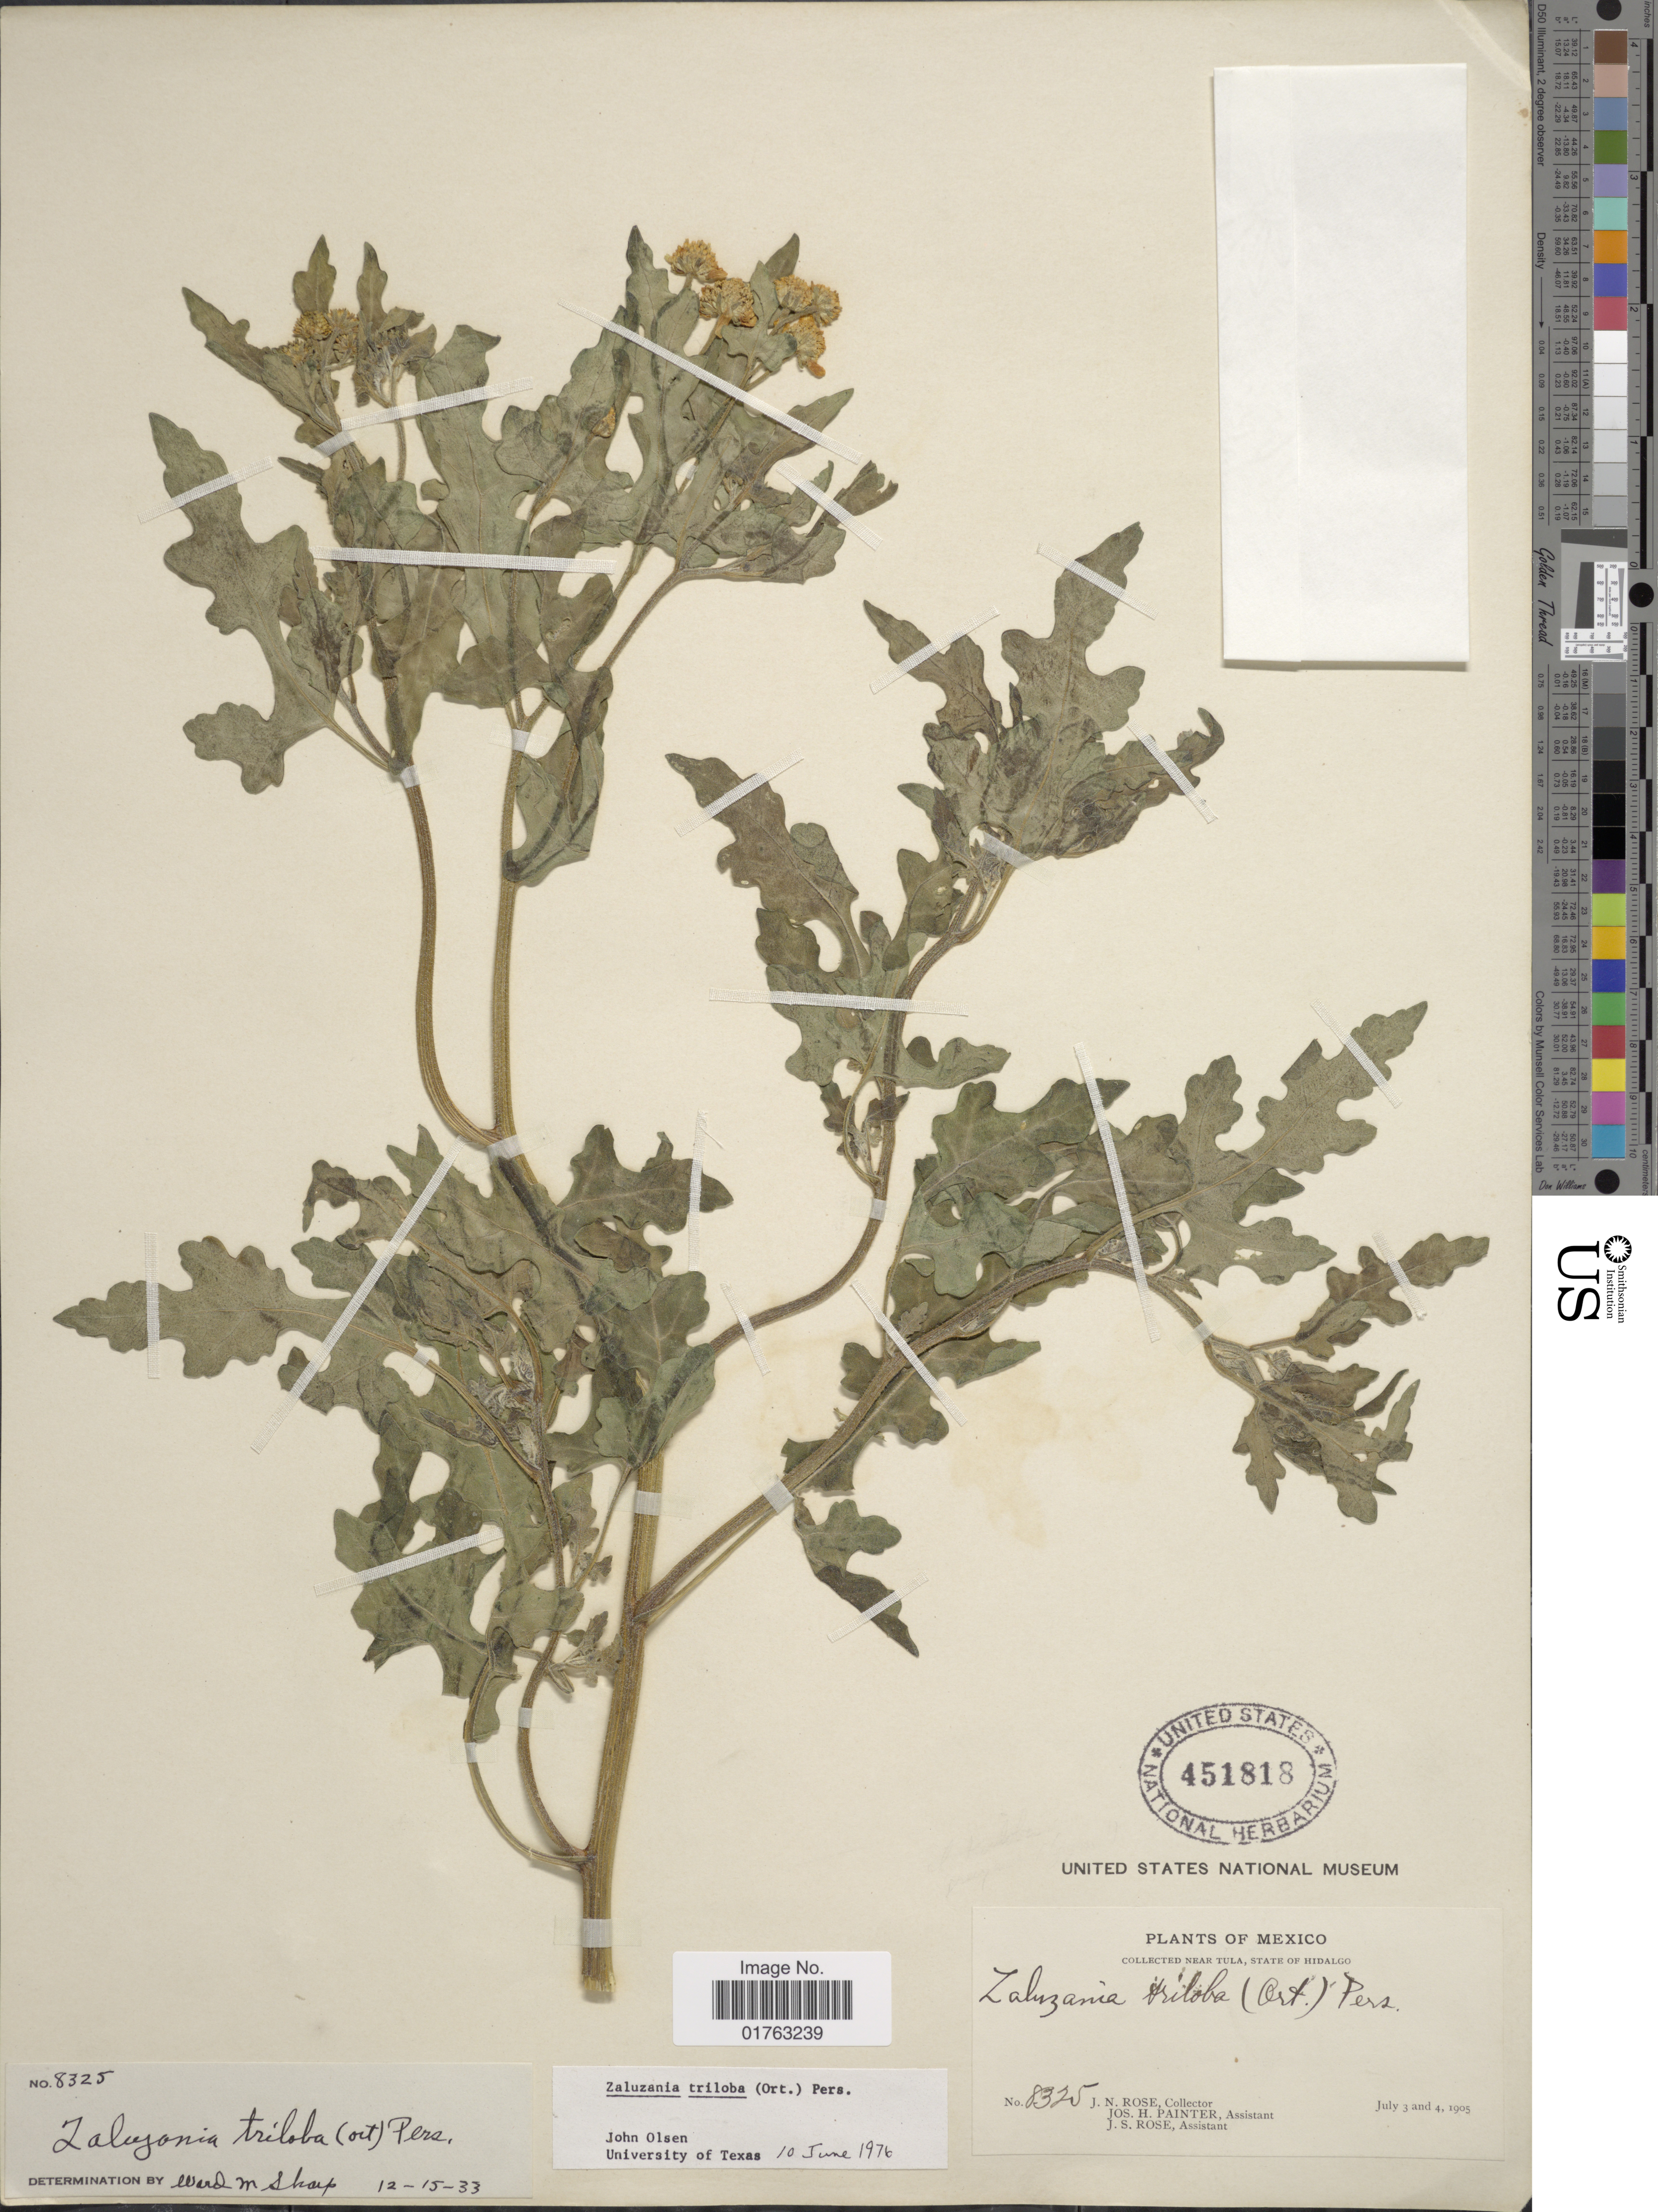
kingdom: Plantae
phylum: Tracheophyta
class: Magnoliopsida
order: Asterales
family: Asteraceae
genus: Zaluzania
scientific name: Zaluzania triloba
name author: (Ortega) Pers.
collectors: J. N. Rose, J. H. Painter & L. B. Rose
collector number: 8325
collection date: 1905-07-03/1905-07-04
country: Mexico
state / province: Hidalgo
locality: Near Tula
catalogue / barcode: US 451818